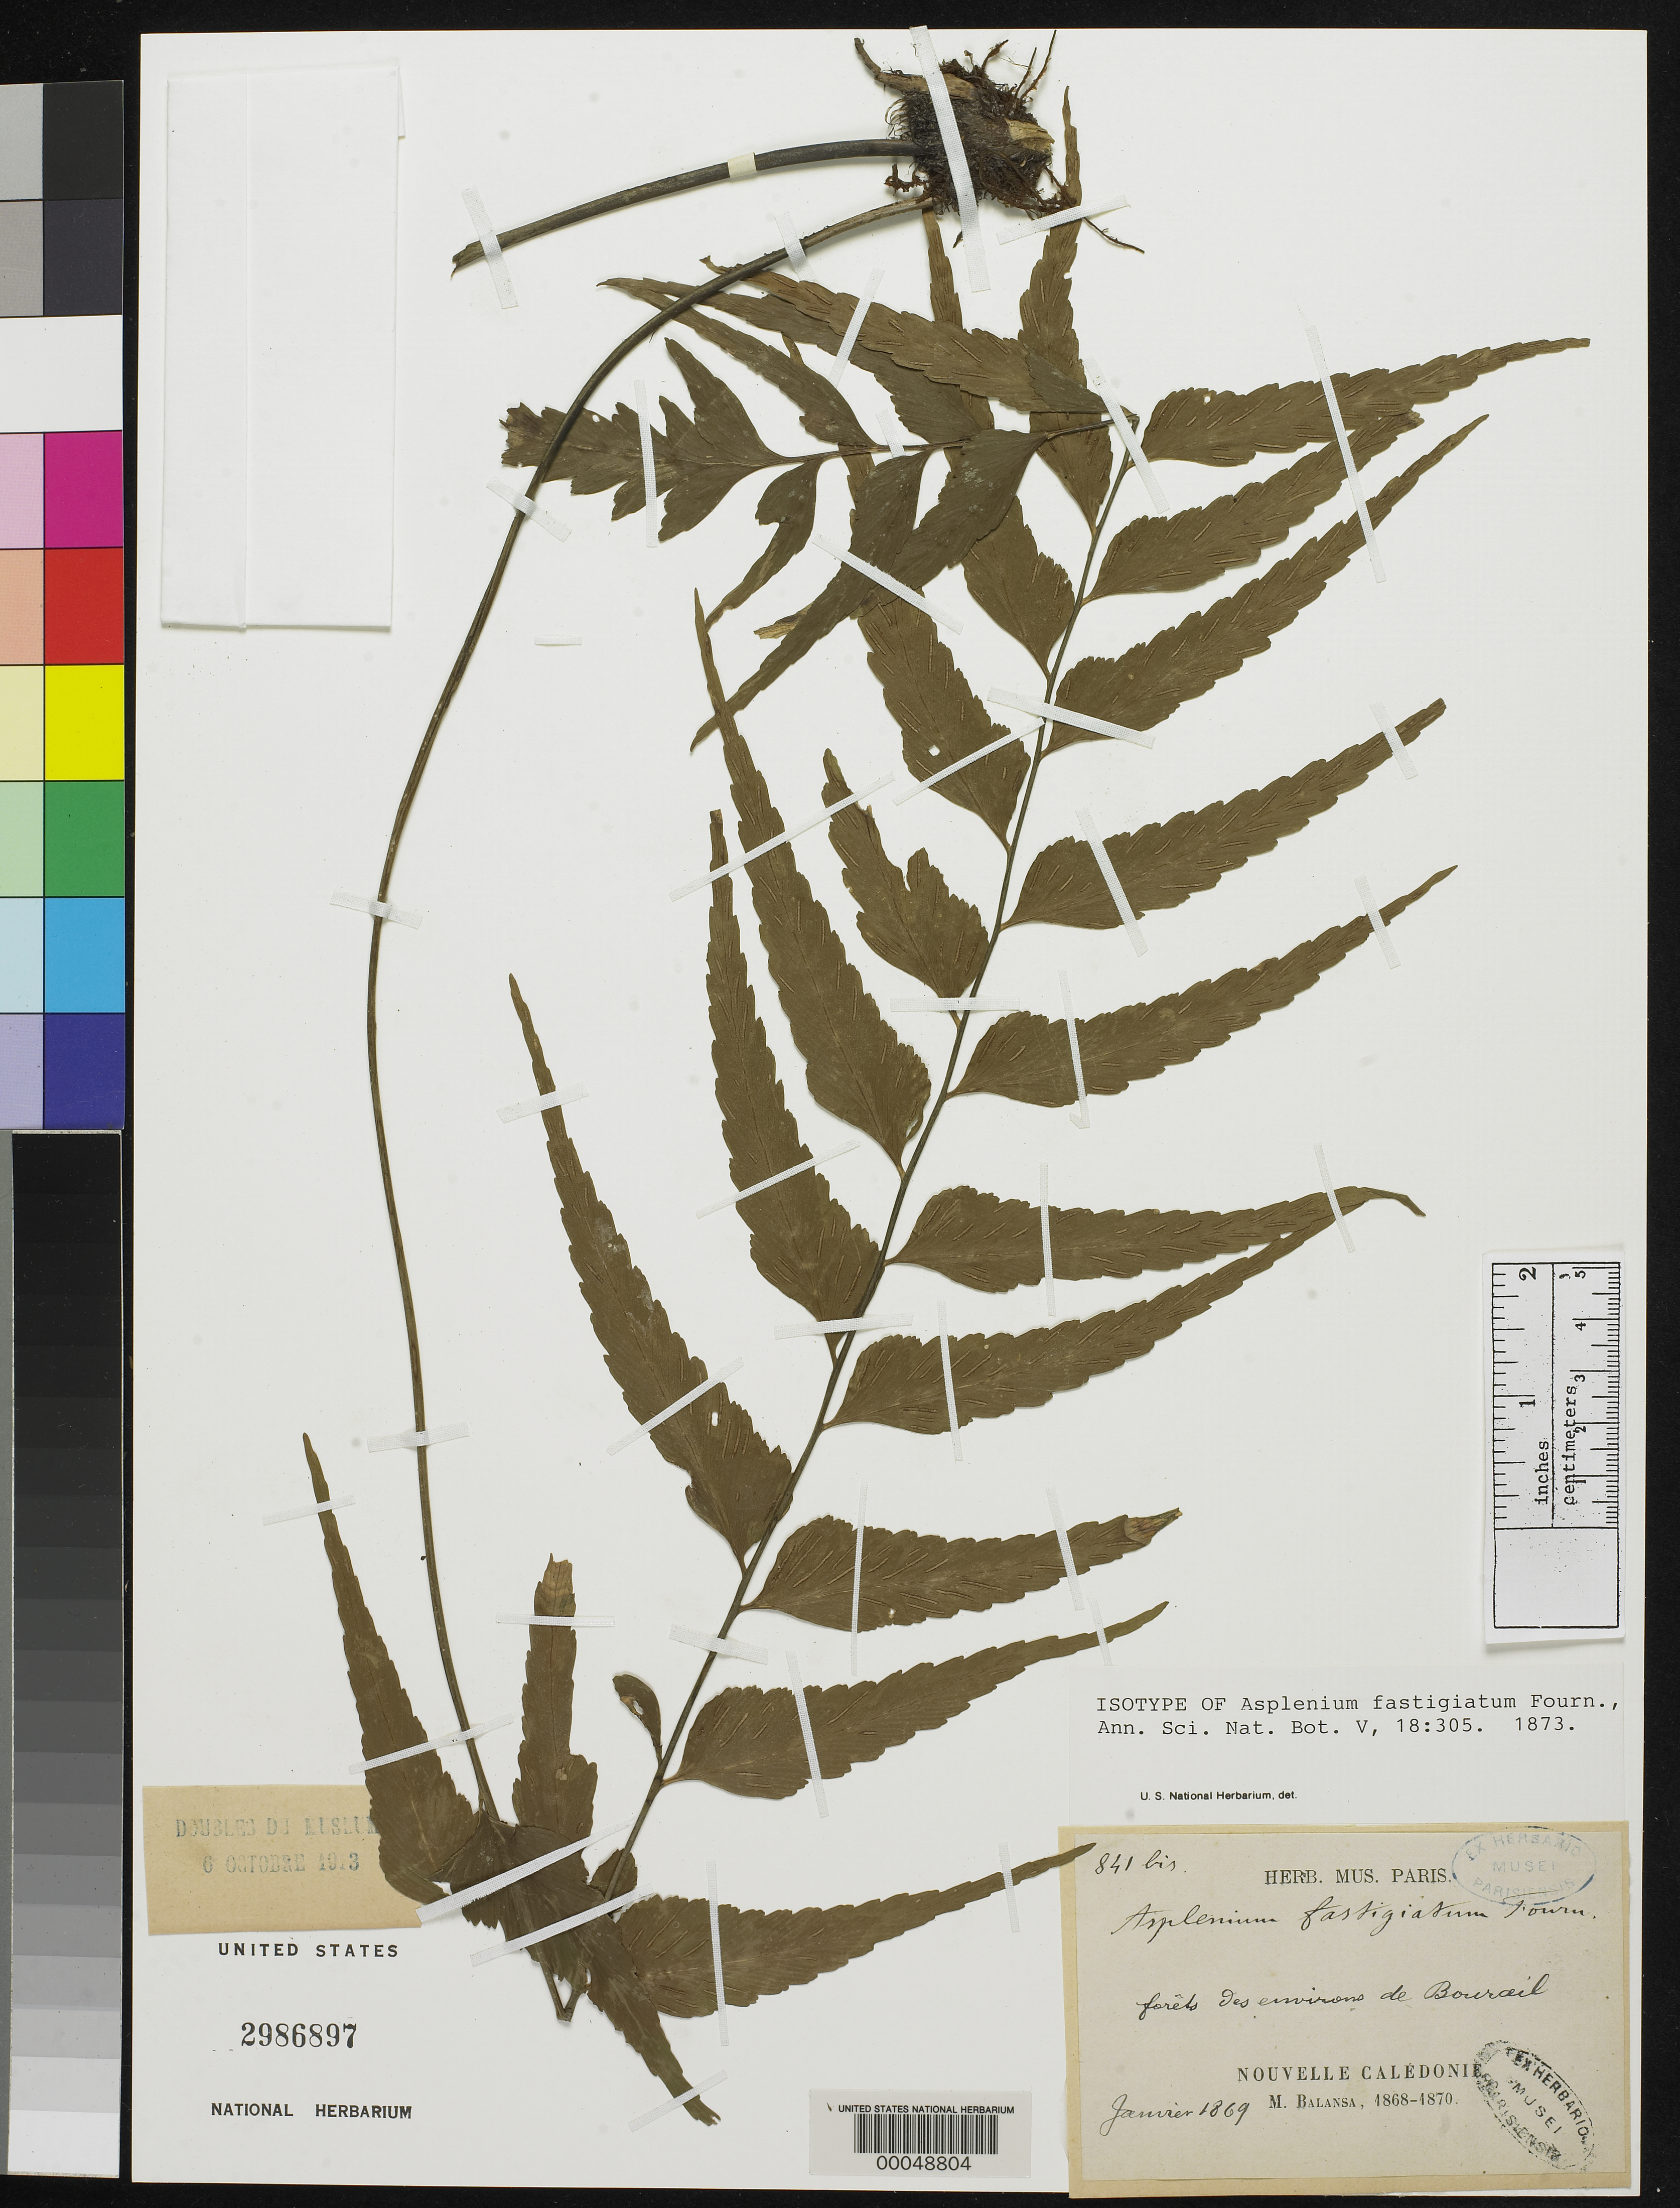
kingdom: Plantae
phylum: Tracheophyta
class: Polypodiopsida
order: Polypodiales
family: Aspleniaceae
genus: Asplenium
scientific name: Asplenium fastigiatum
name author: E. Fourn.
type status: Isotype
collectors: B. Balansa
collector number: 841bis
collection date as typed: Jan 1869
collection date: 1869-01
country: New Caledonia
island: New Caledonia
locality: Vicinity of Bourail.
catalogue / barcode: US 2986897